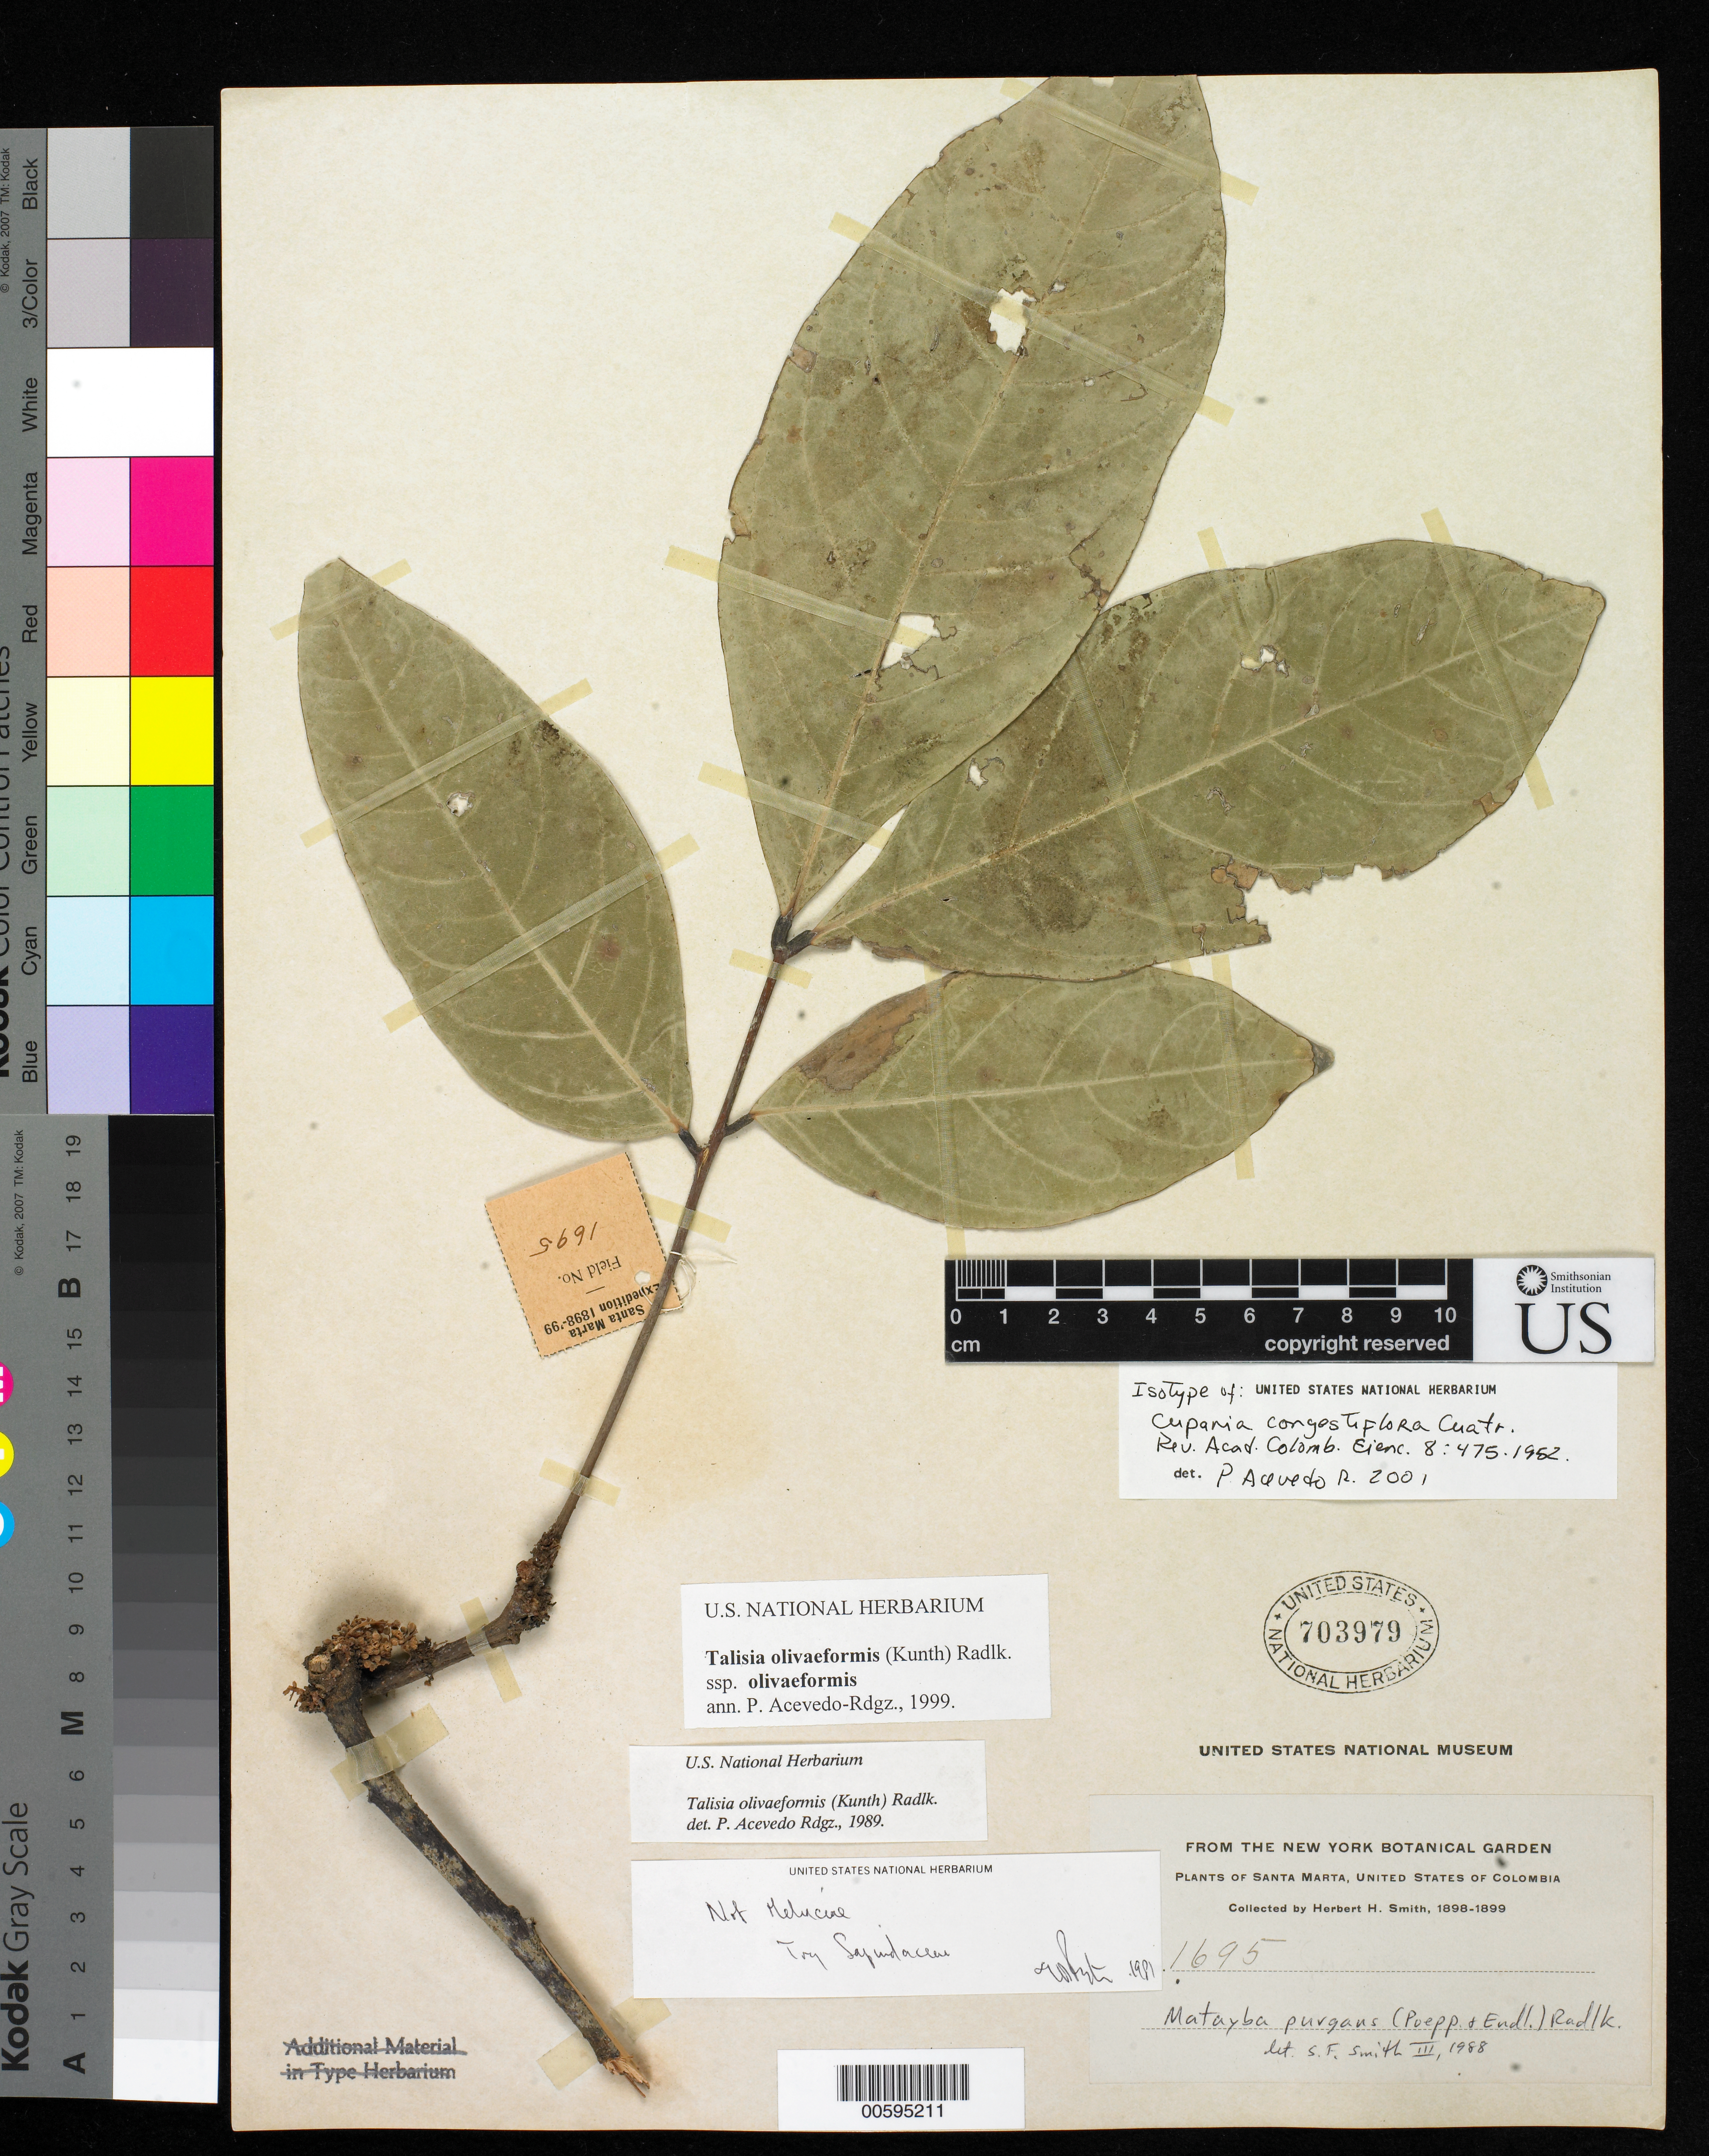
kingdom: Plantae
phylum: Tracheophyta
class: Magnoliopsida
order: Sapindales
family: Sapindaceae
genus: Cupania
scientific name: Cupania congestiflora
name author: Cuatrec.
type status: Isotype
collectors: Herbert H. Smith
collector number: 1695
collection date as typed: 1898 to -- --- 1899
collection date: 1898/1899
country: Colombia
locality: Santa Marta.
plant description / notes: US-2, MO, K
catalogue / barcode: US 703979